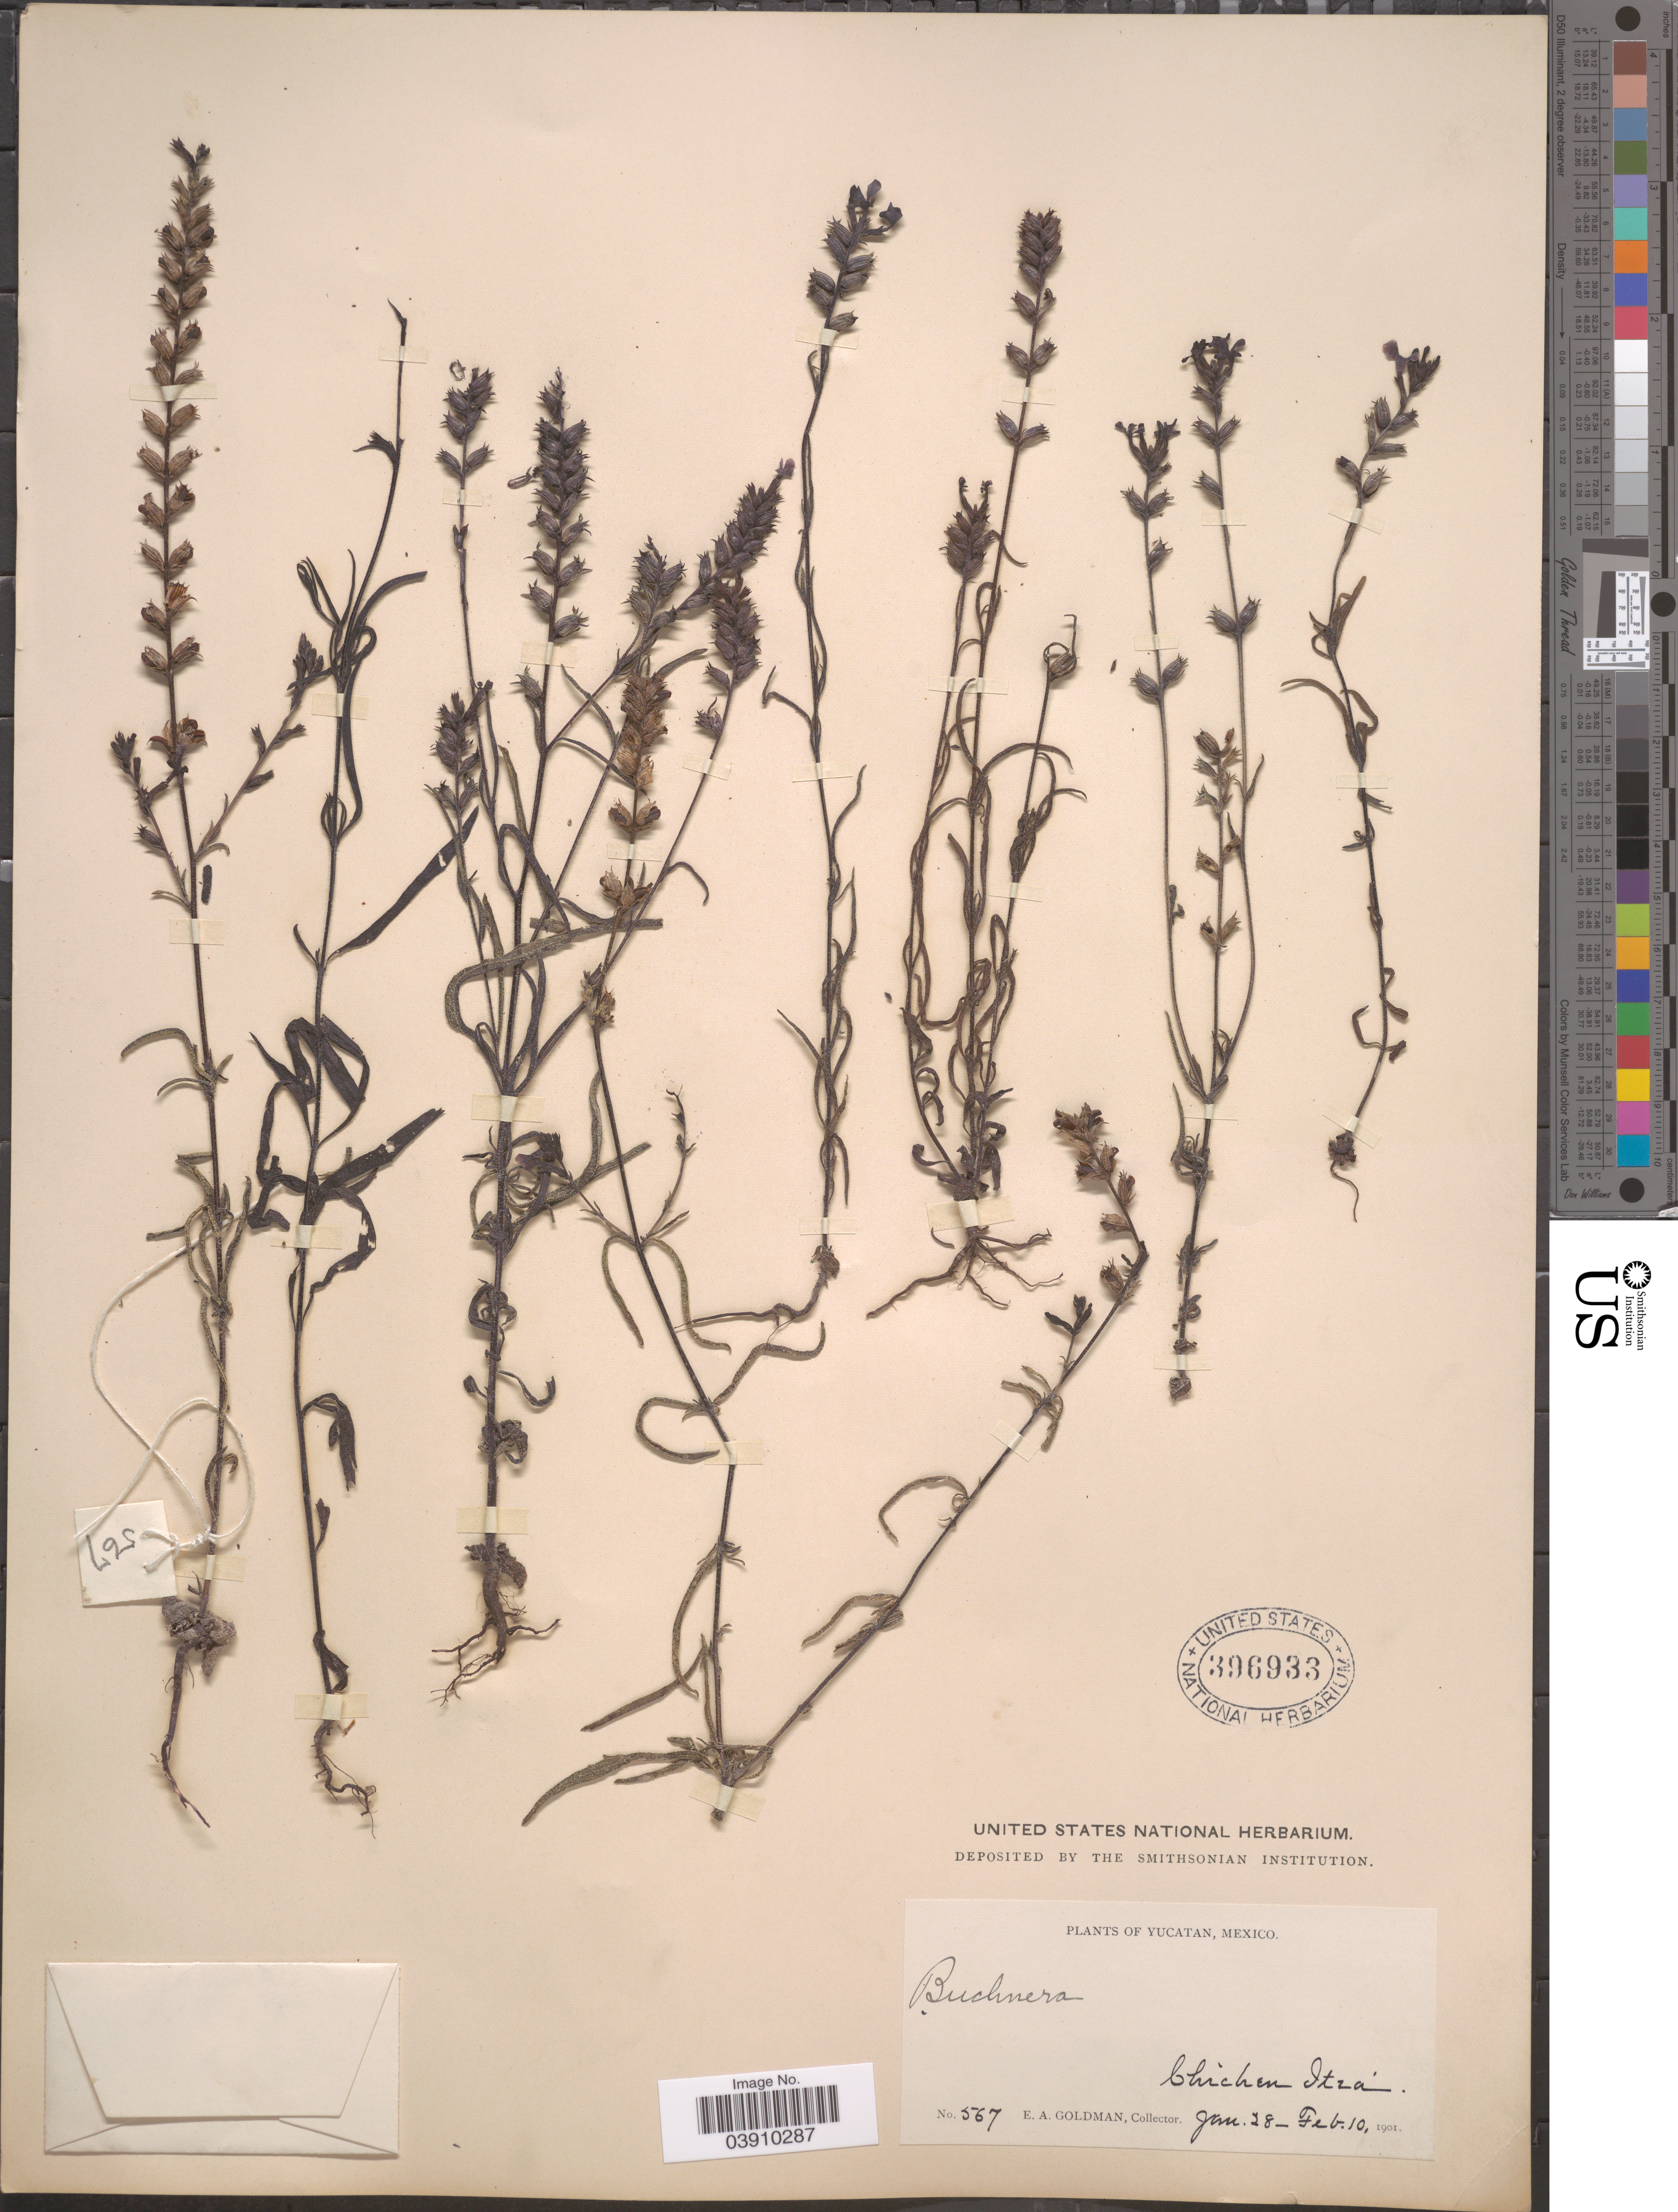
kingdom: Plantae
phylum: Tracheophyta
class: Magnoliopsida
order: Lamiales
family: Orobanchaceae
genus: Buchnera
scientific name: Buchnera pusilla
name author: Kunth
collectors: E. A. Goldman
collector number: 567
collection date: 1901-01-28/1901-02-10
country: Mexico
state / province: Yucatán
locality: Chichen Itra.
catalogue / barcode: US 396933